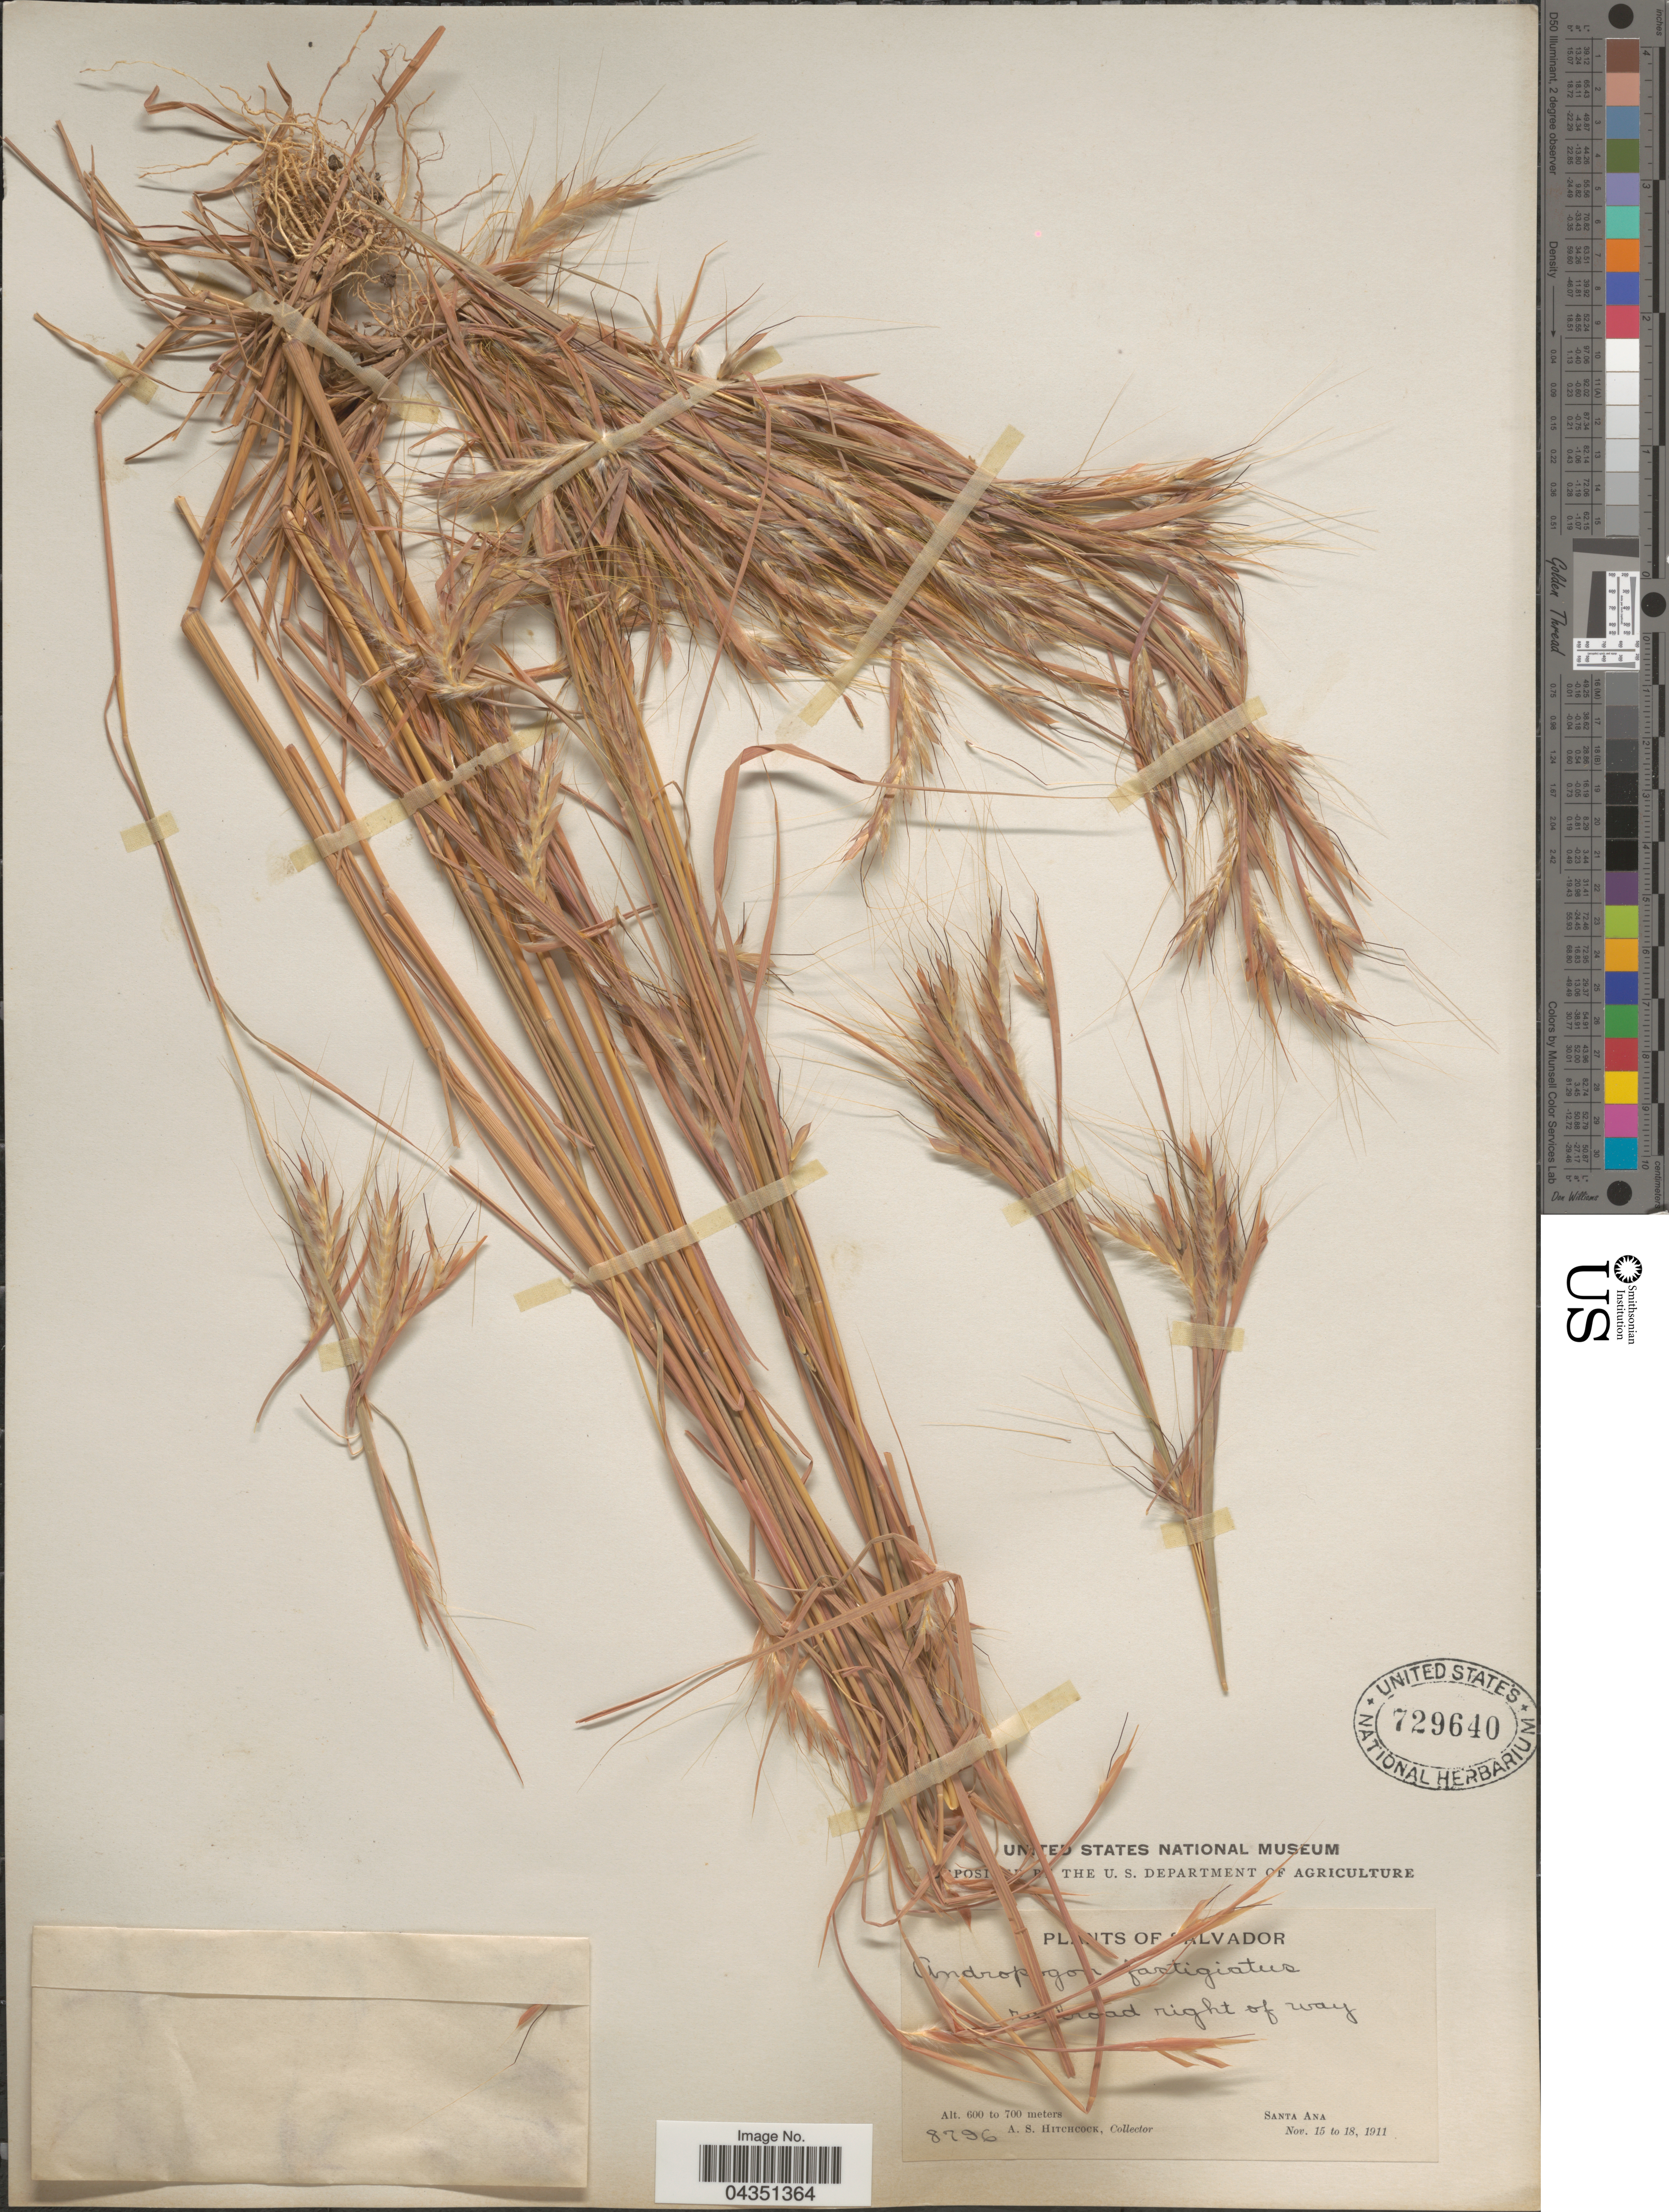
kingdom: Plantae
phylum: Tracheophyta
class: Liliopsida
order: Poales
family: Poaceae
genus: Diectomis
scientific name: Diectomis fastigiata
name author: (Sw.) P. Beauv.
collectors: A. S. Hitchcock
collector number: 8796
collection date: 1911-11-15/1911-11-18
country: El Salvador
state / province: Santa Ana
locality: Railroad right of way.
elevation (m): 600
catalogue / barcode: US 729640